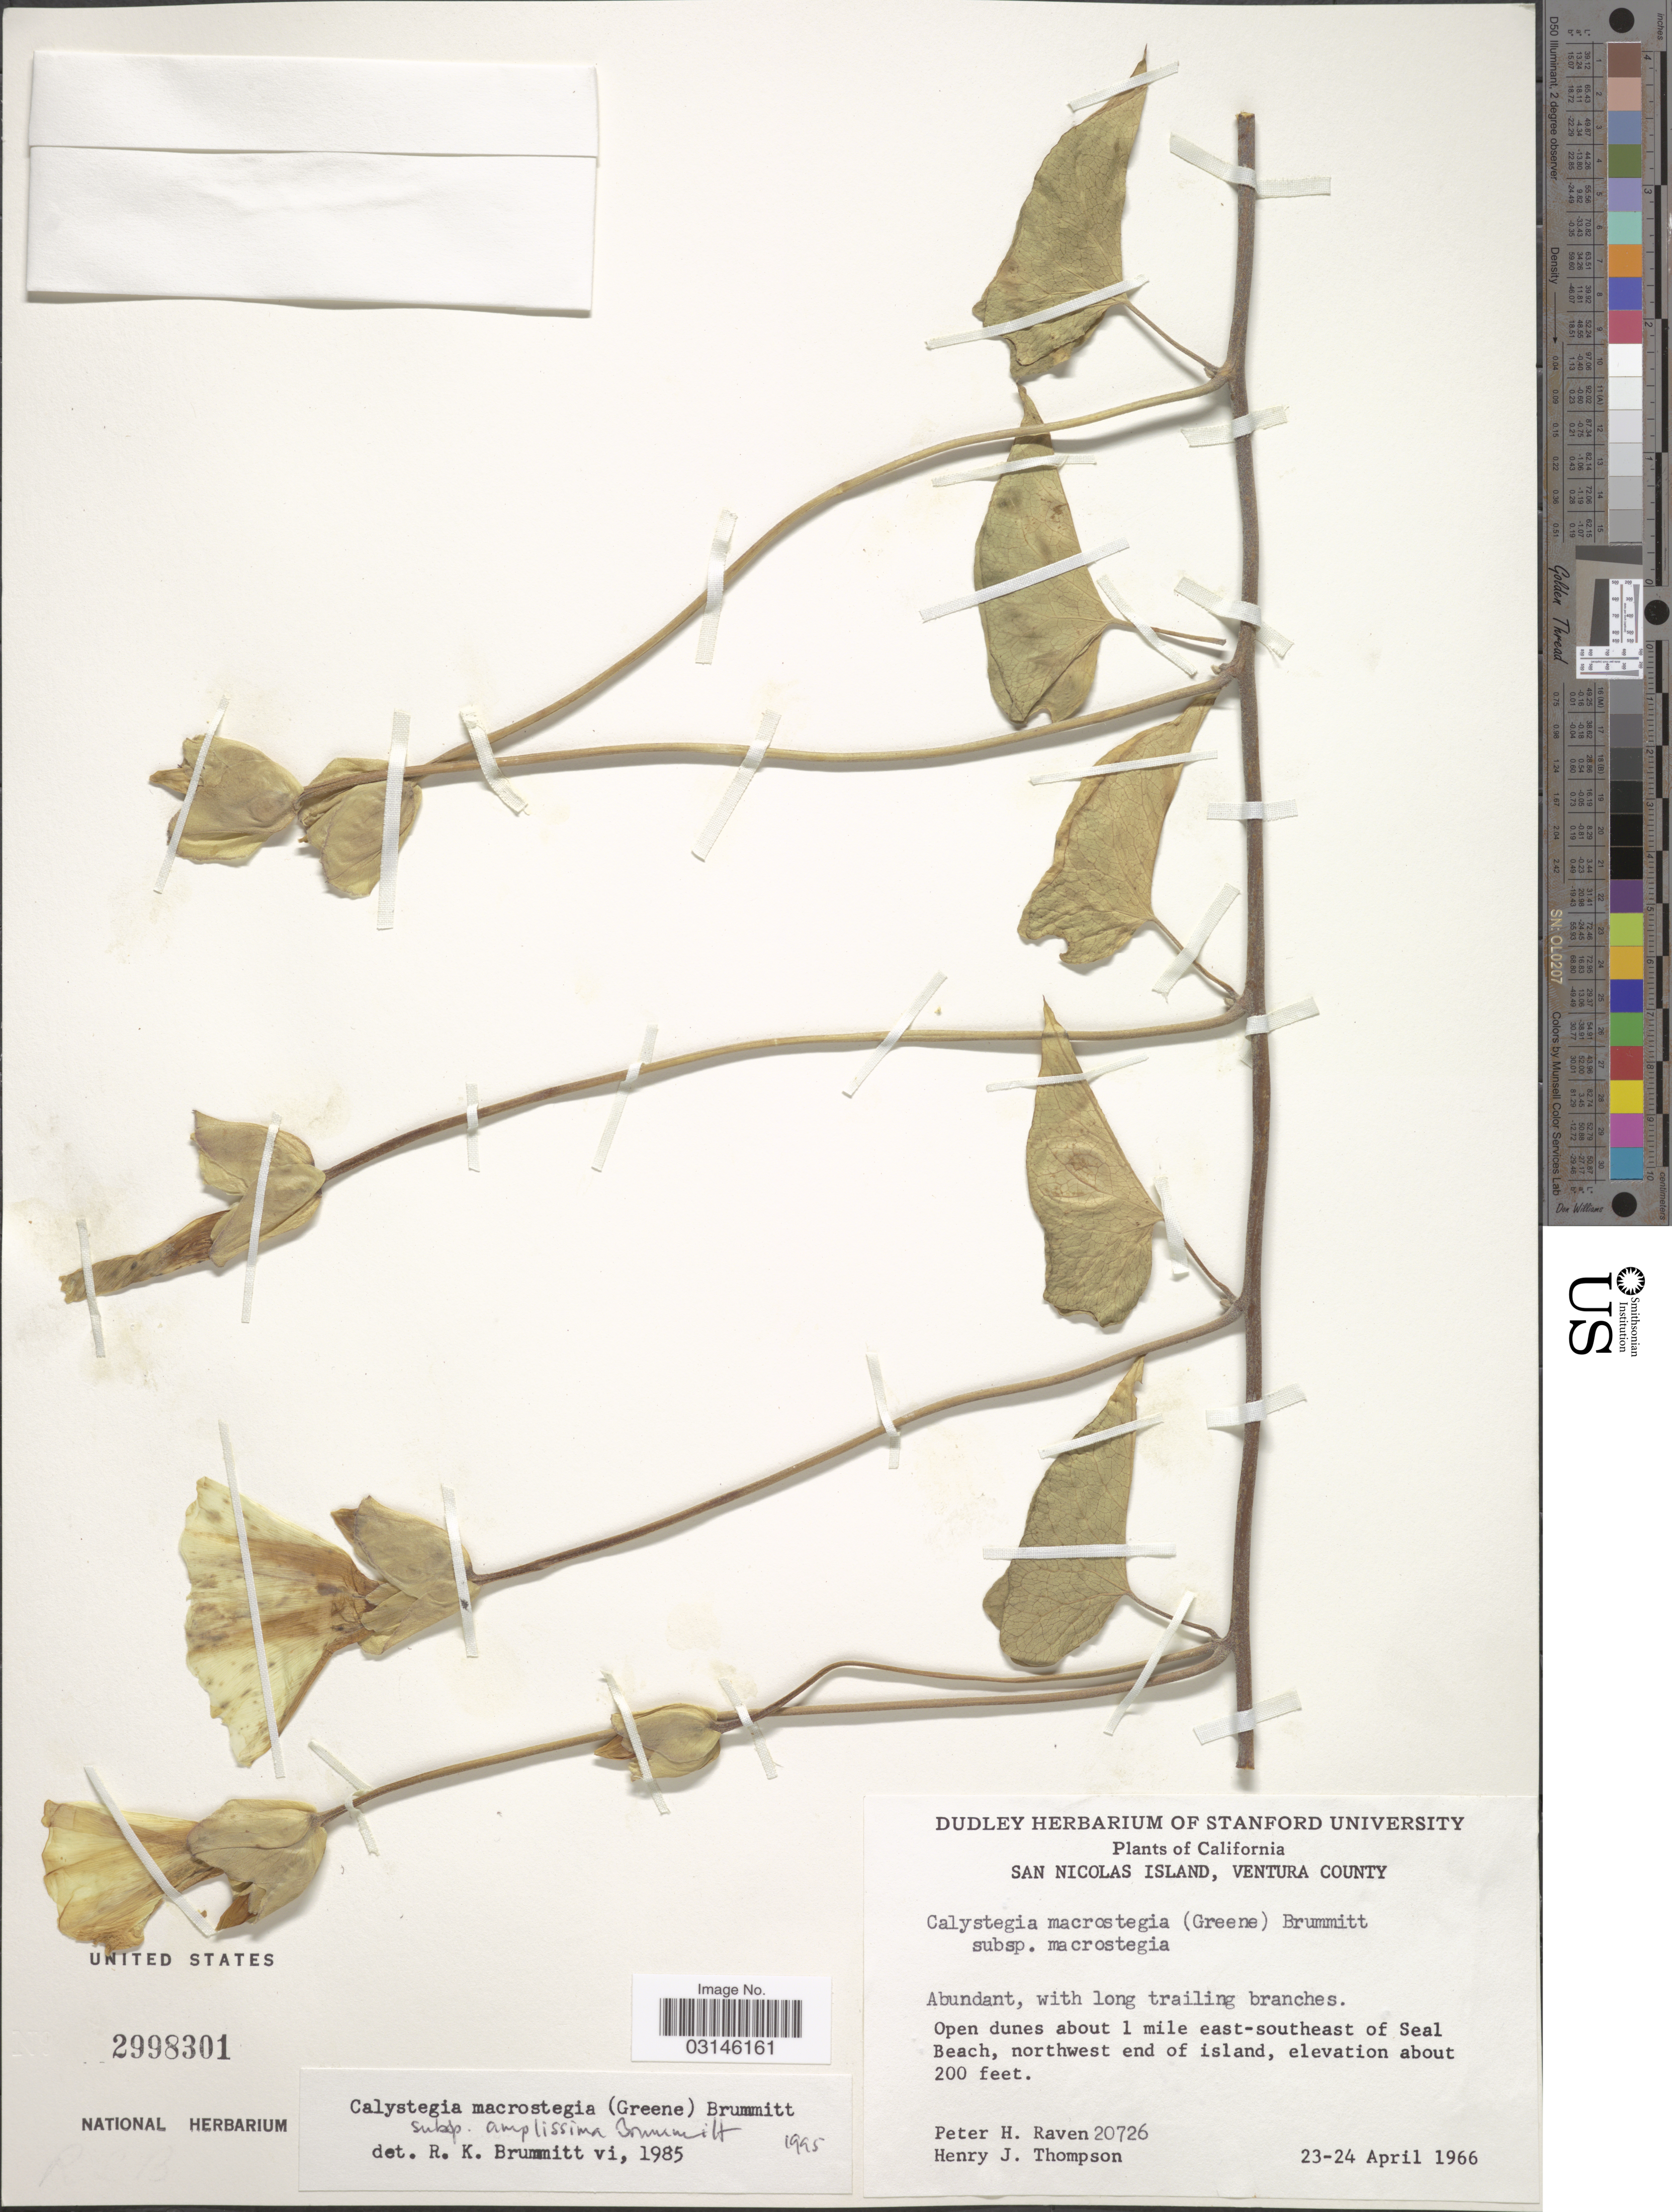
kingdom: Plantae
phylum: Tracheophyta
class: Magnoliopsida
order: Solanales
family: Convolvulaceae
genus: Calystegia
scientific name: Calystegia macrostegia subsp. amplissima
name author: Brummitt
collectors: P. Raven & H. J. Thompson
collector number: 20726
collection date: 1966-04-23/1966-04-24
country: United States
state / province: California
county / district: Ventura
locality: San Nicolas Island, Ventura County, Open dunes about 1 miles east-southeast of Seal Beach, northwest of island.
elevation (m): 61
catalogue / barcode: US 2998301